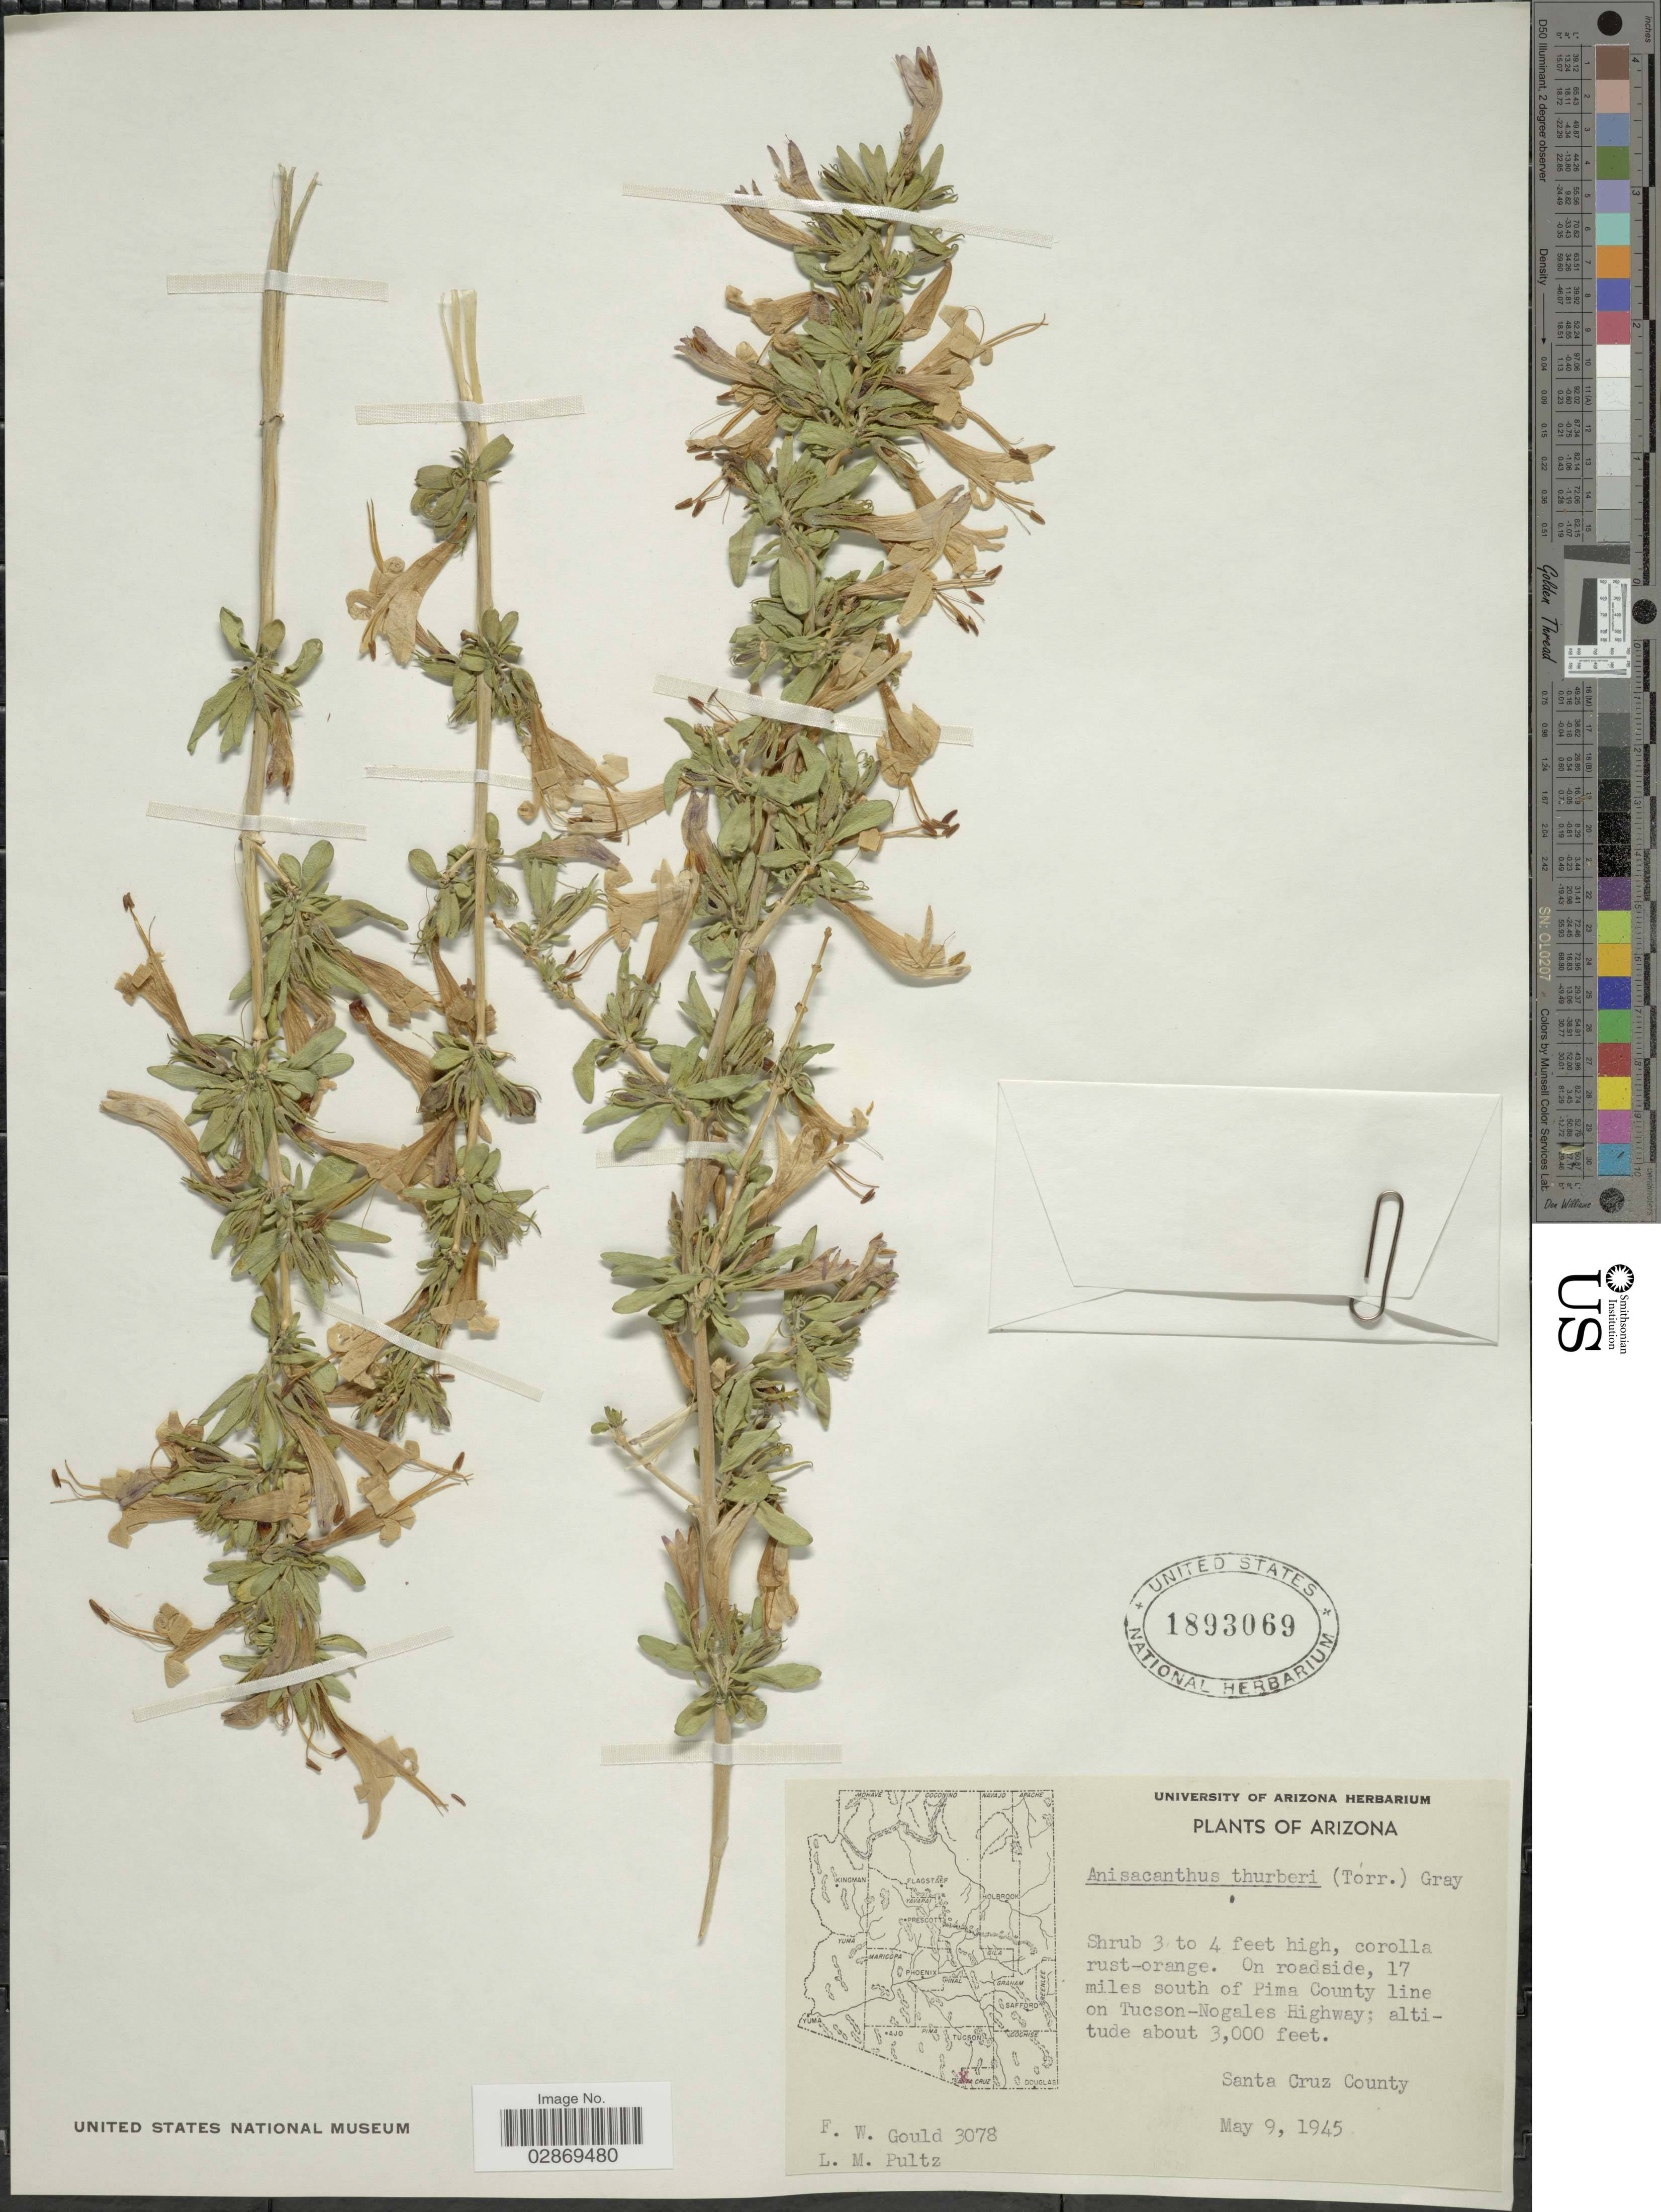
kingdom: Plantae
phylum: Tracheophyta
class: Magnoliopsida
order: Lamiales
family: Acanthaceae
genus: Anisacanthus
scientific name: Anisacanthus thurberi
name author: (Torr.) A. Gray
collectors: F. W. Gould & L. Pultz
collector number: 3078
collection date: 1945-05-09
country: United States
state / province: Arizona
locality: On roadside, 17 miles south of Pima County line on Tucson-Nogales Highway, Santa Cruz County.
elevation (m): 914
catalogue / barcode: US 1893069